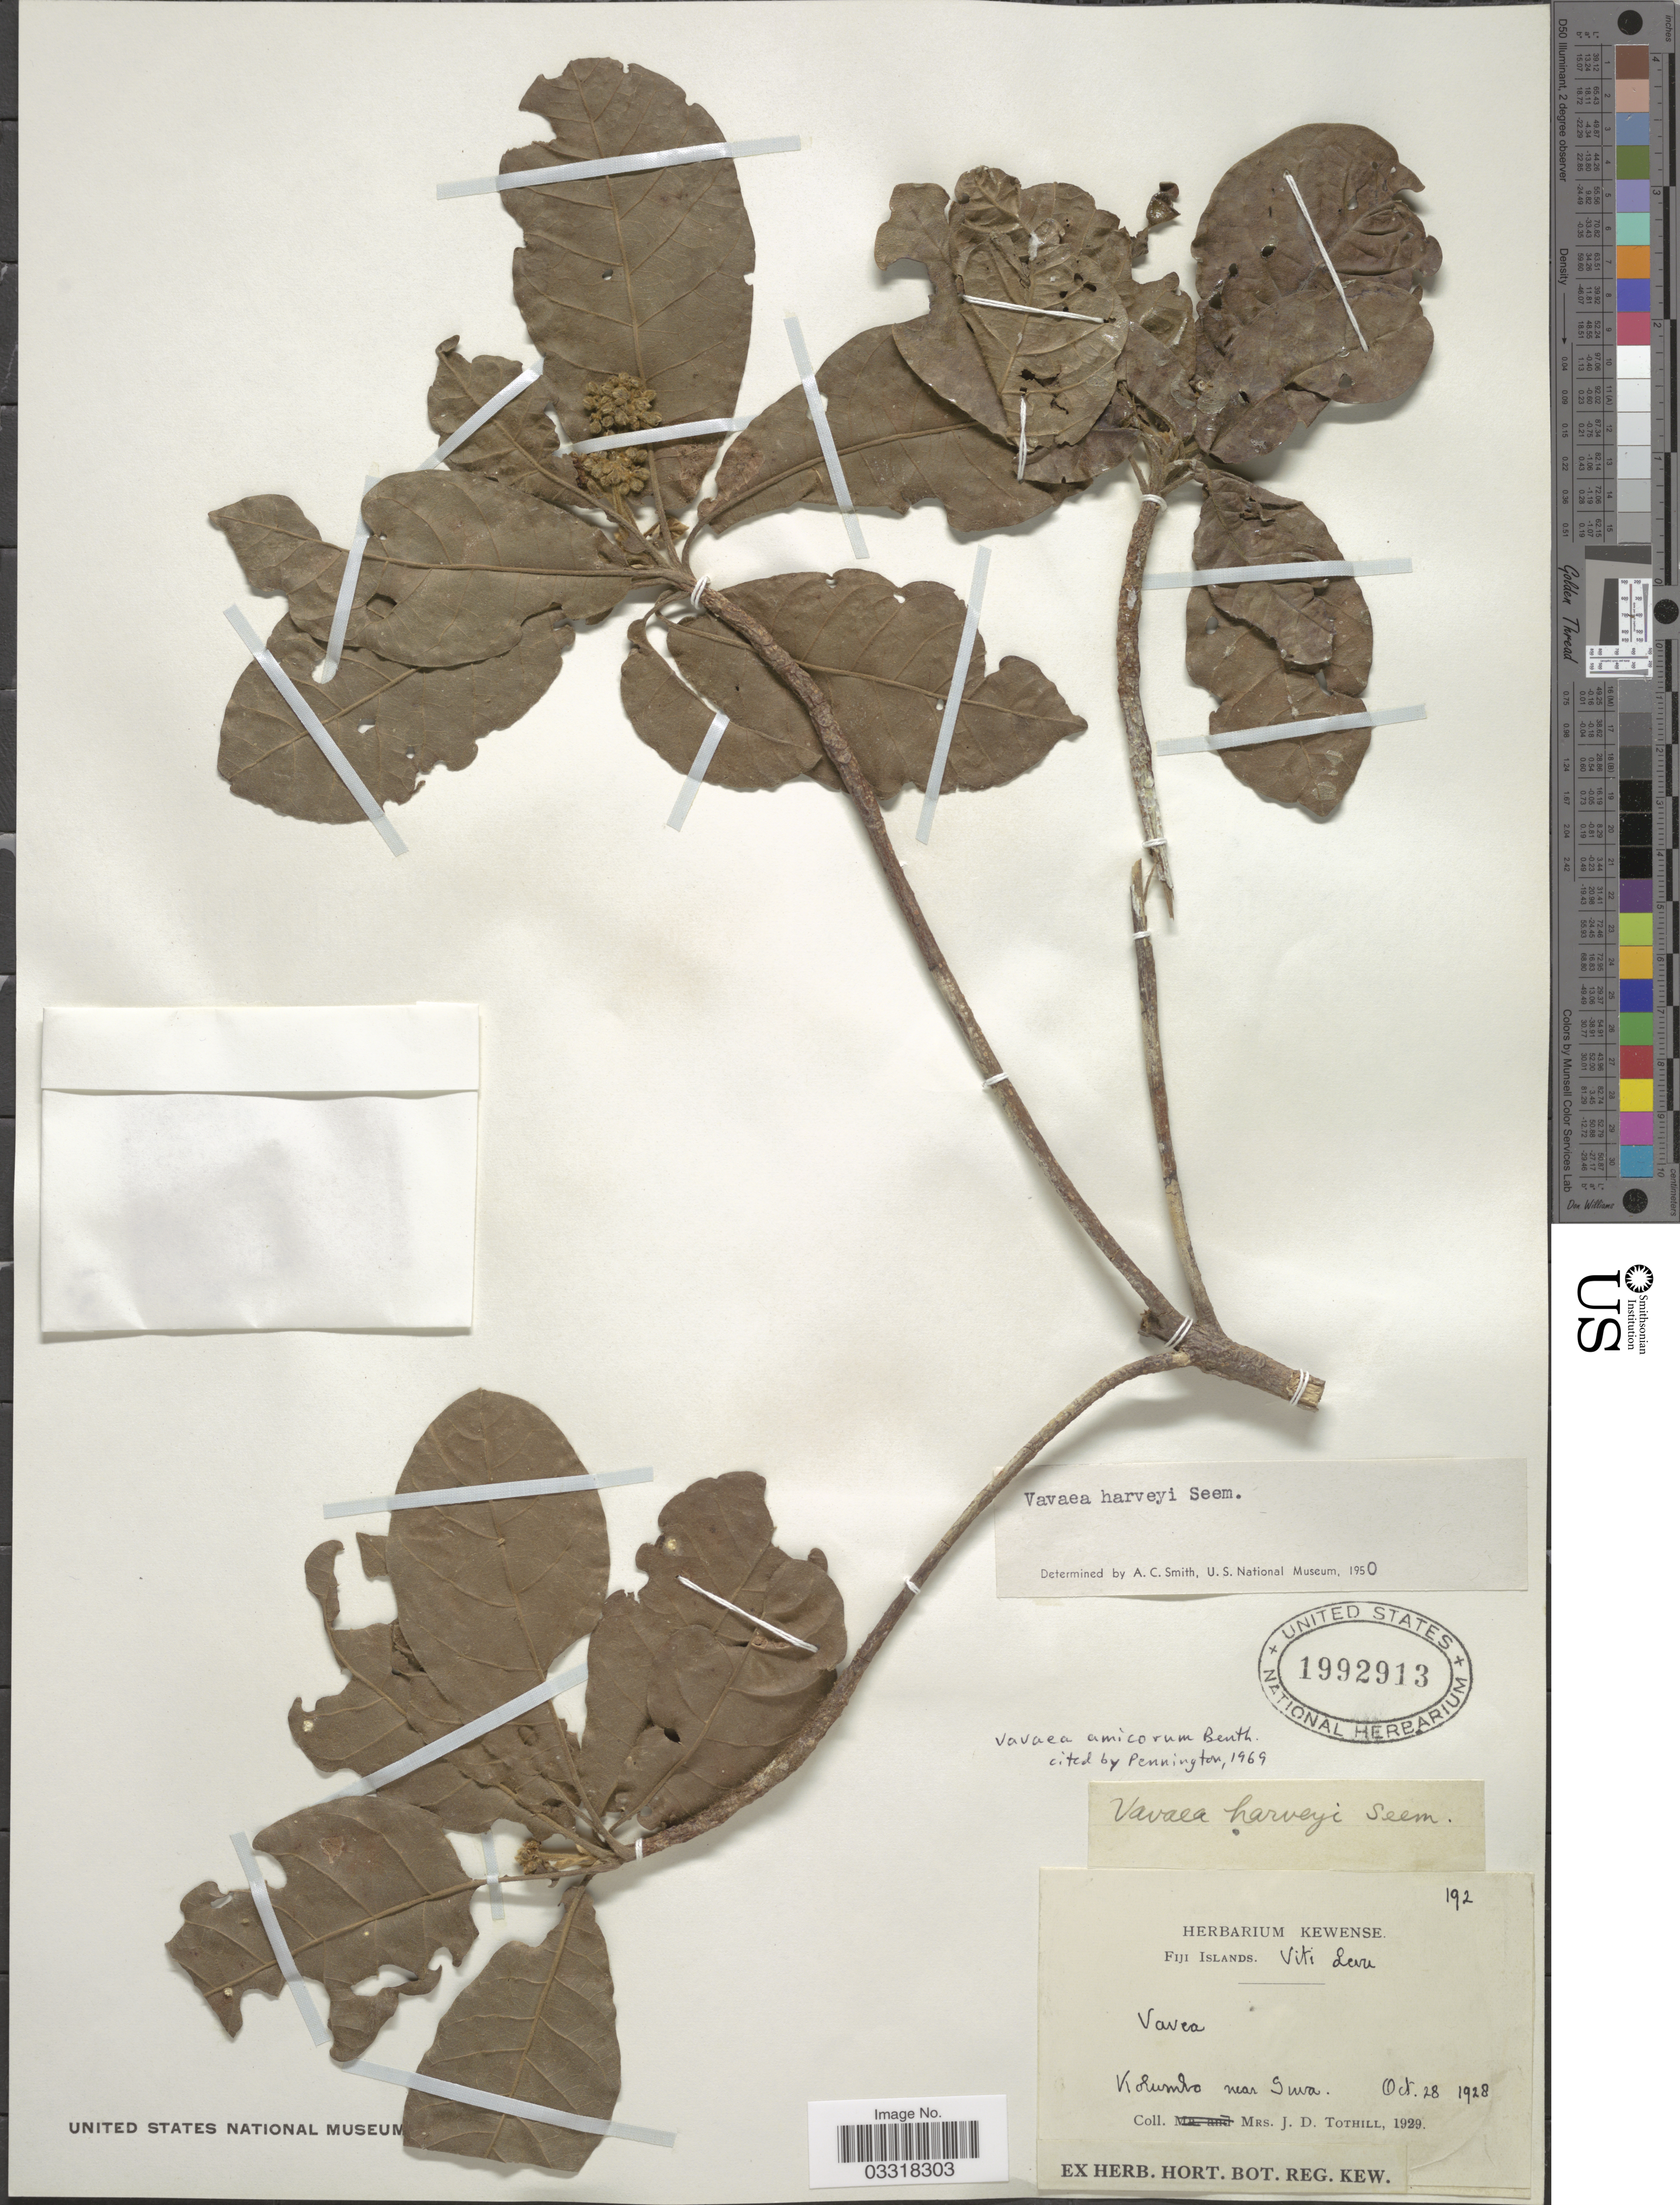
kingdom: Plantae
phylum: Tracheophyta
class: Magnoliopsida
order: Sapindales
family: Meliaceae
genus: Vavaea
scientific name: Vavaea amicorum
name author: Benth.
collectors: J. Tothill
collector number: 192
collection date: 1928-10-28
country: Fiji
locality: Fiji Islands. Viti Levu. Kolumbo near Suva.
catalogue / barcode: US 1992913